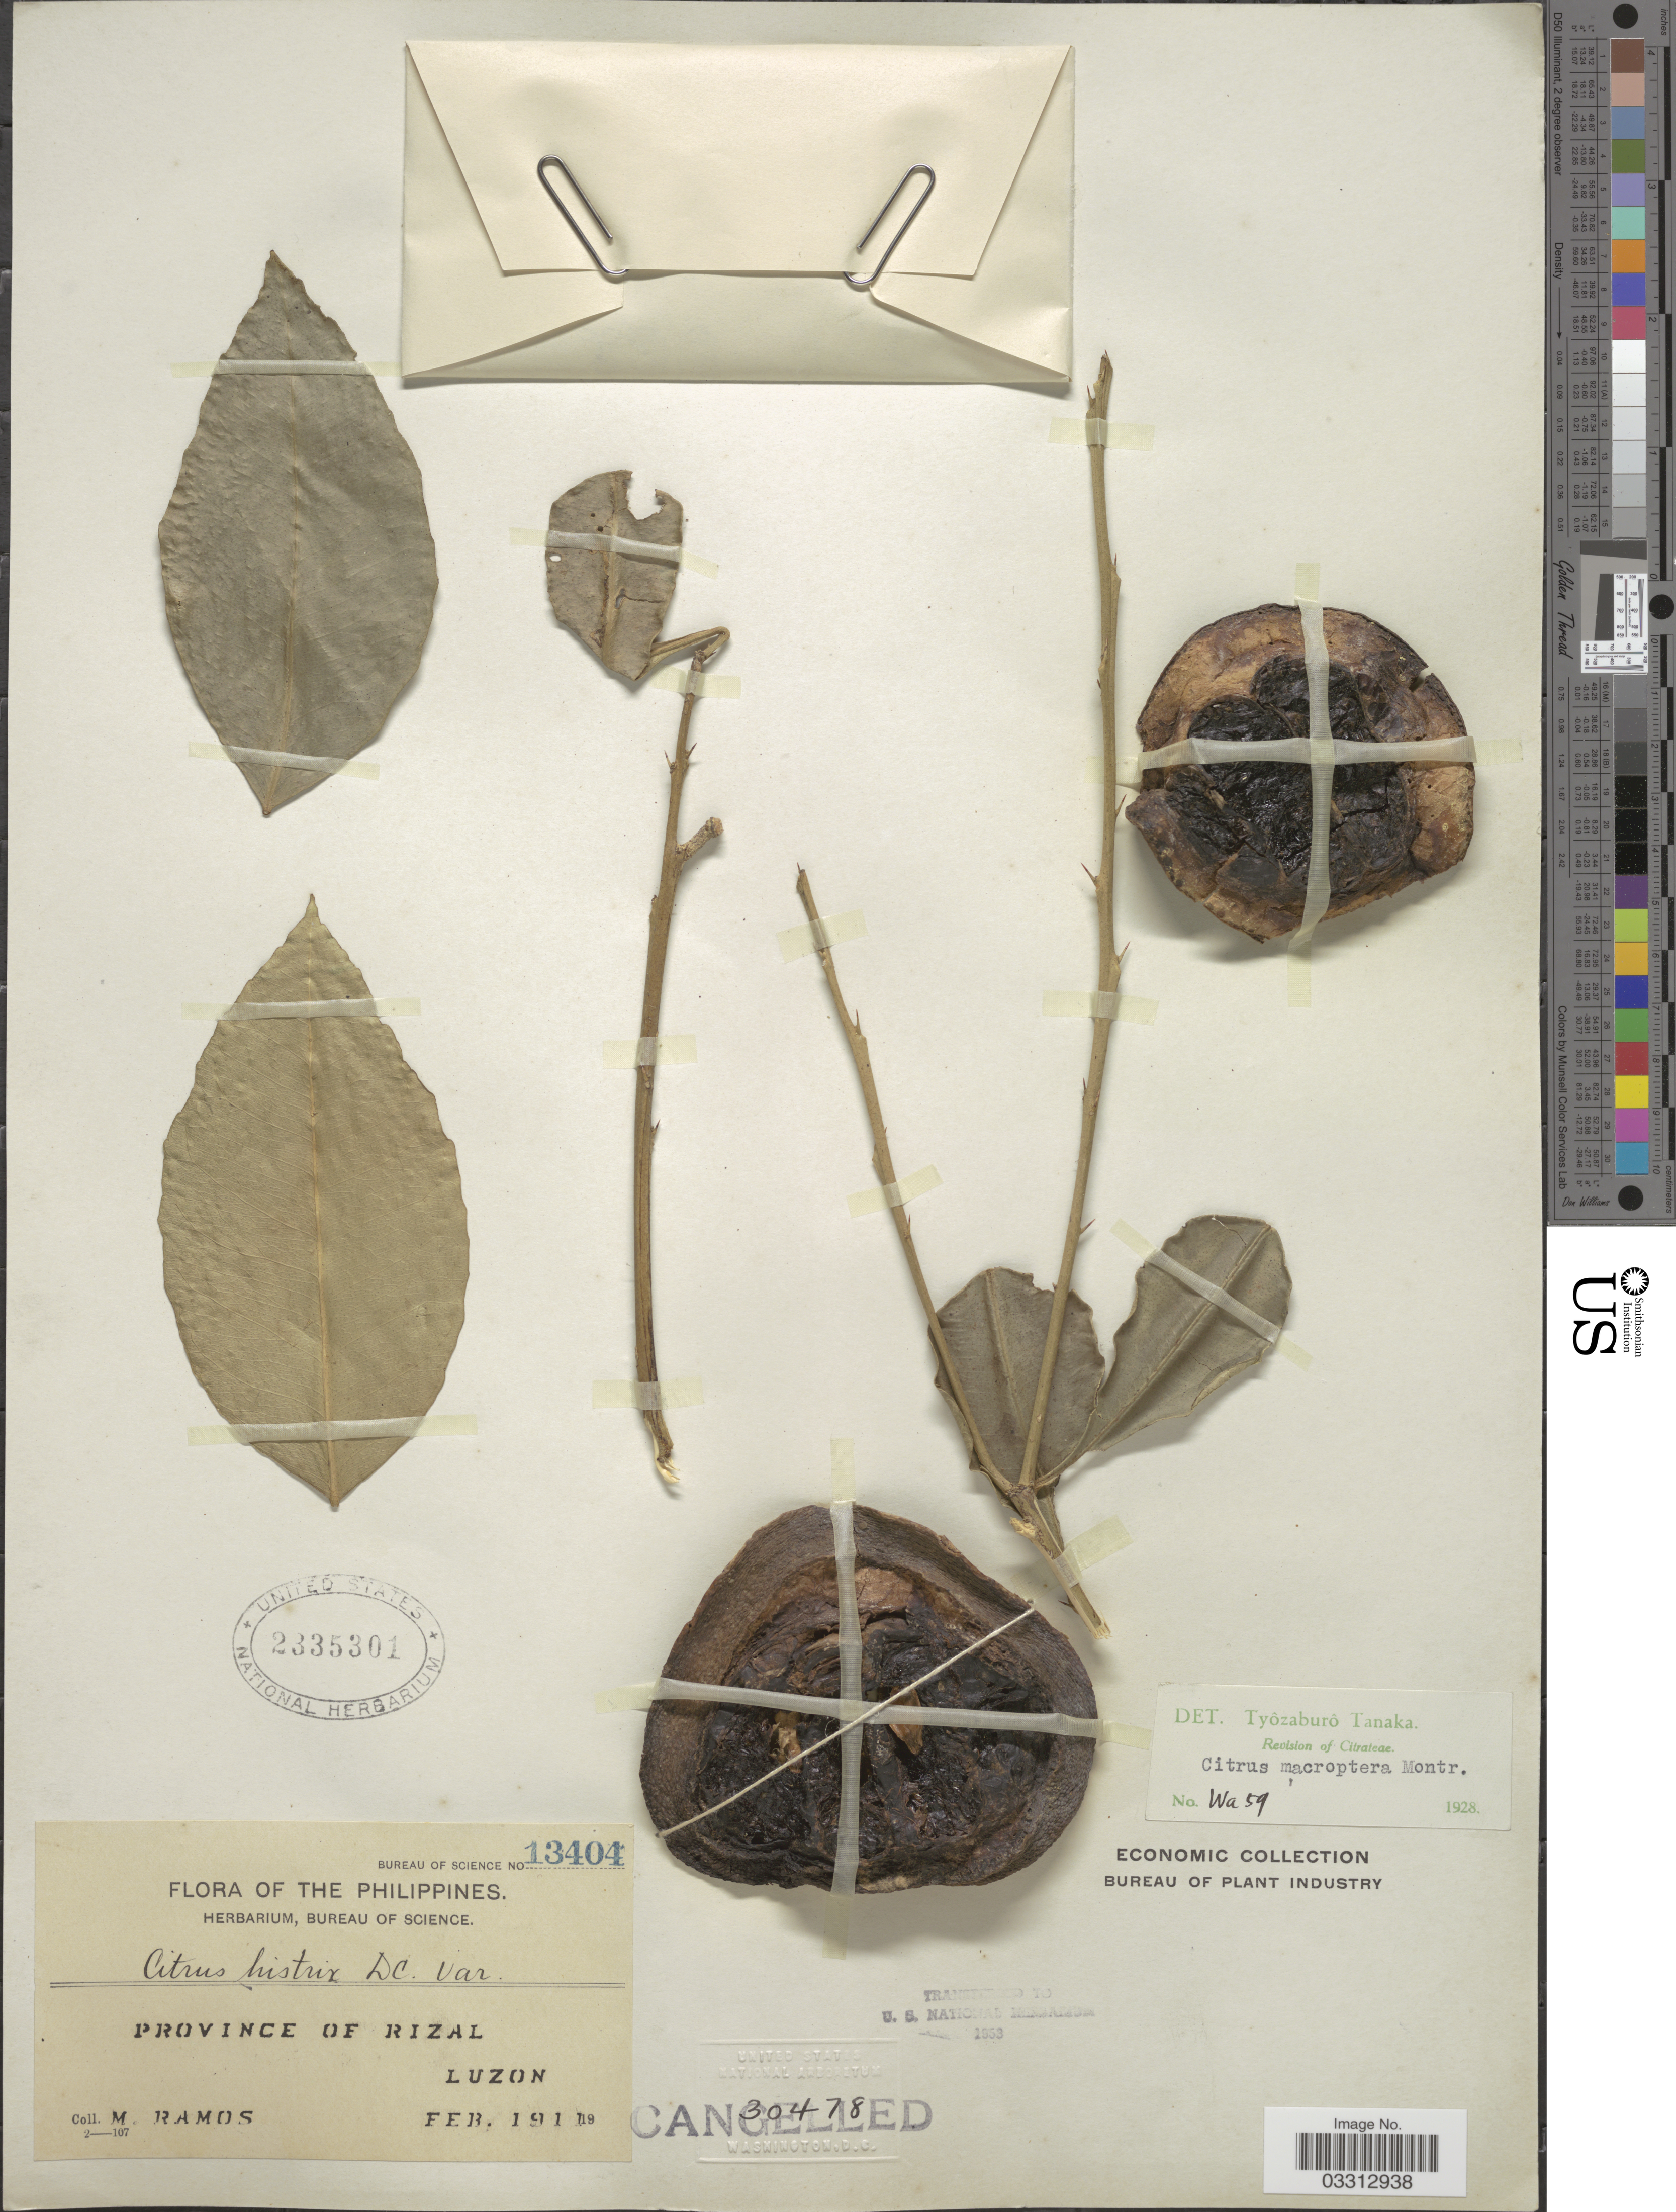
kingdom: Plantae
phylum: Tracheophyta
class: Magnoliopsida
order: Sapindales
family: Rutaceae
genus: Citrus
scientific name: Citrus macroptera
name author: Montrouz.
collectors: M. Ramos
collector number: Bureau of Science 13404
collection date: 1911-02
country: Philippines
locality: Province of Rizal. Luzon.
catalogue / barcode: US 2335301